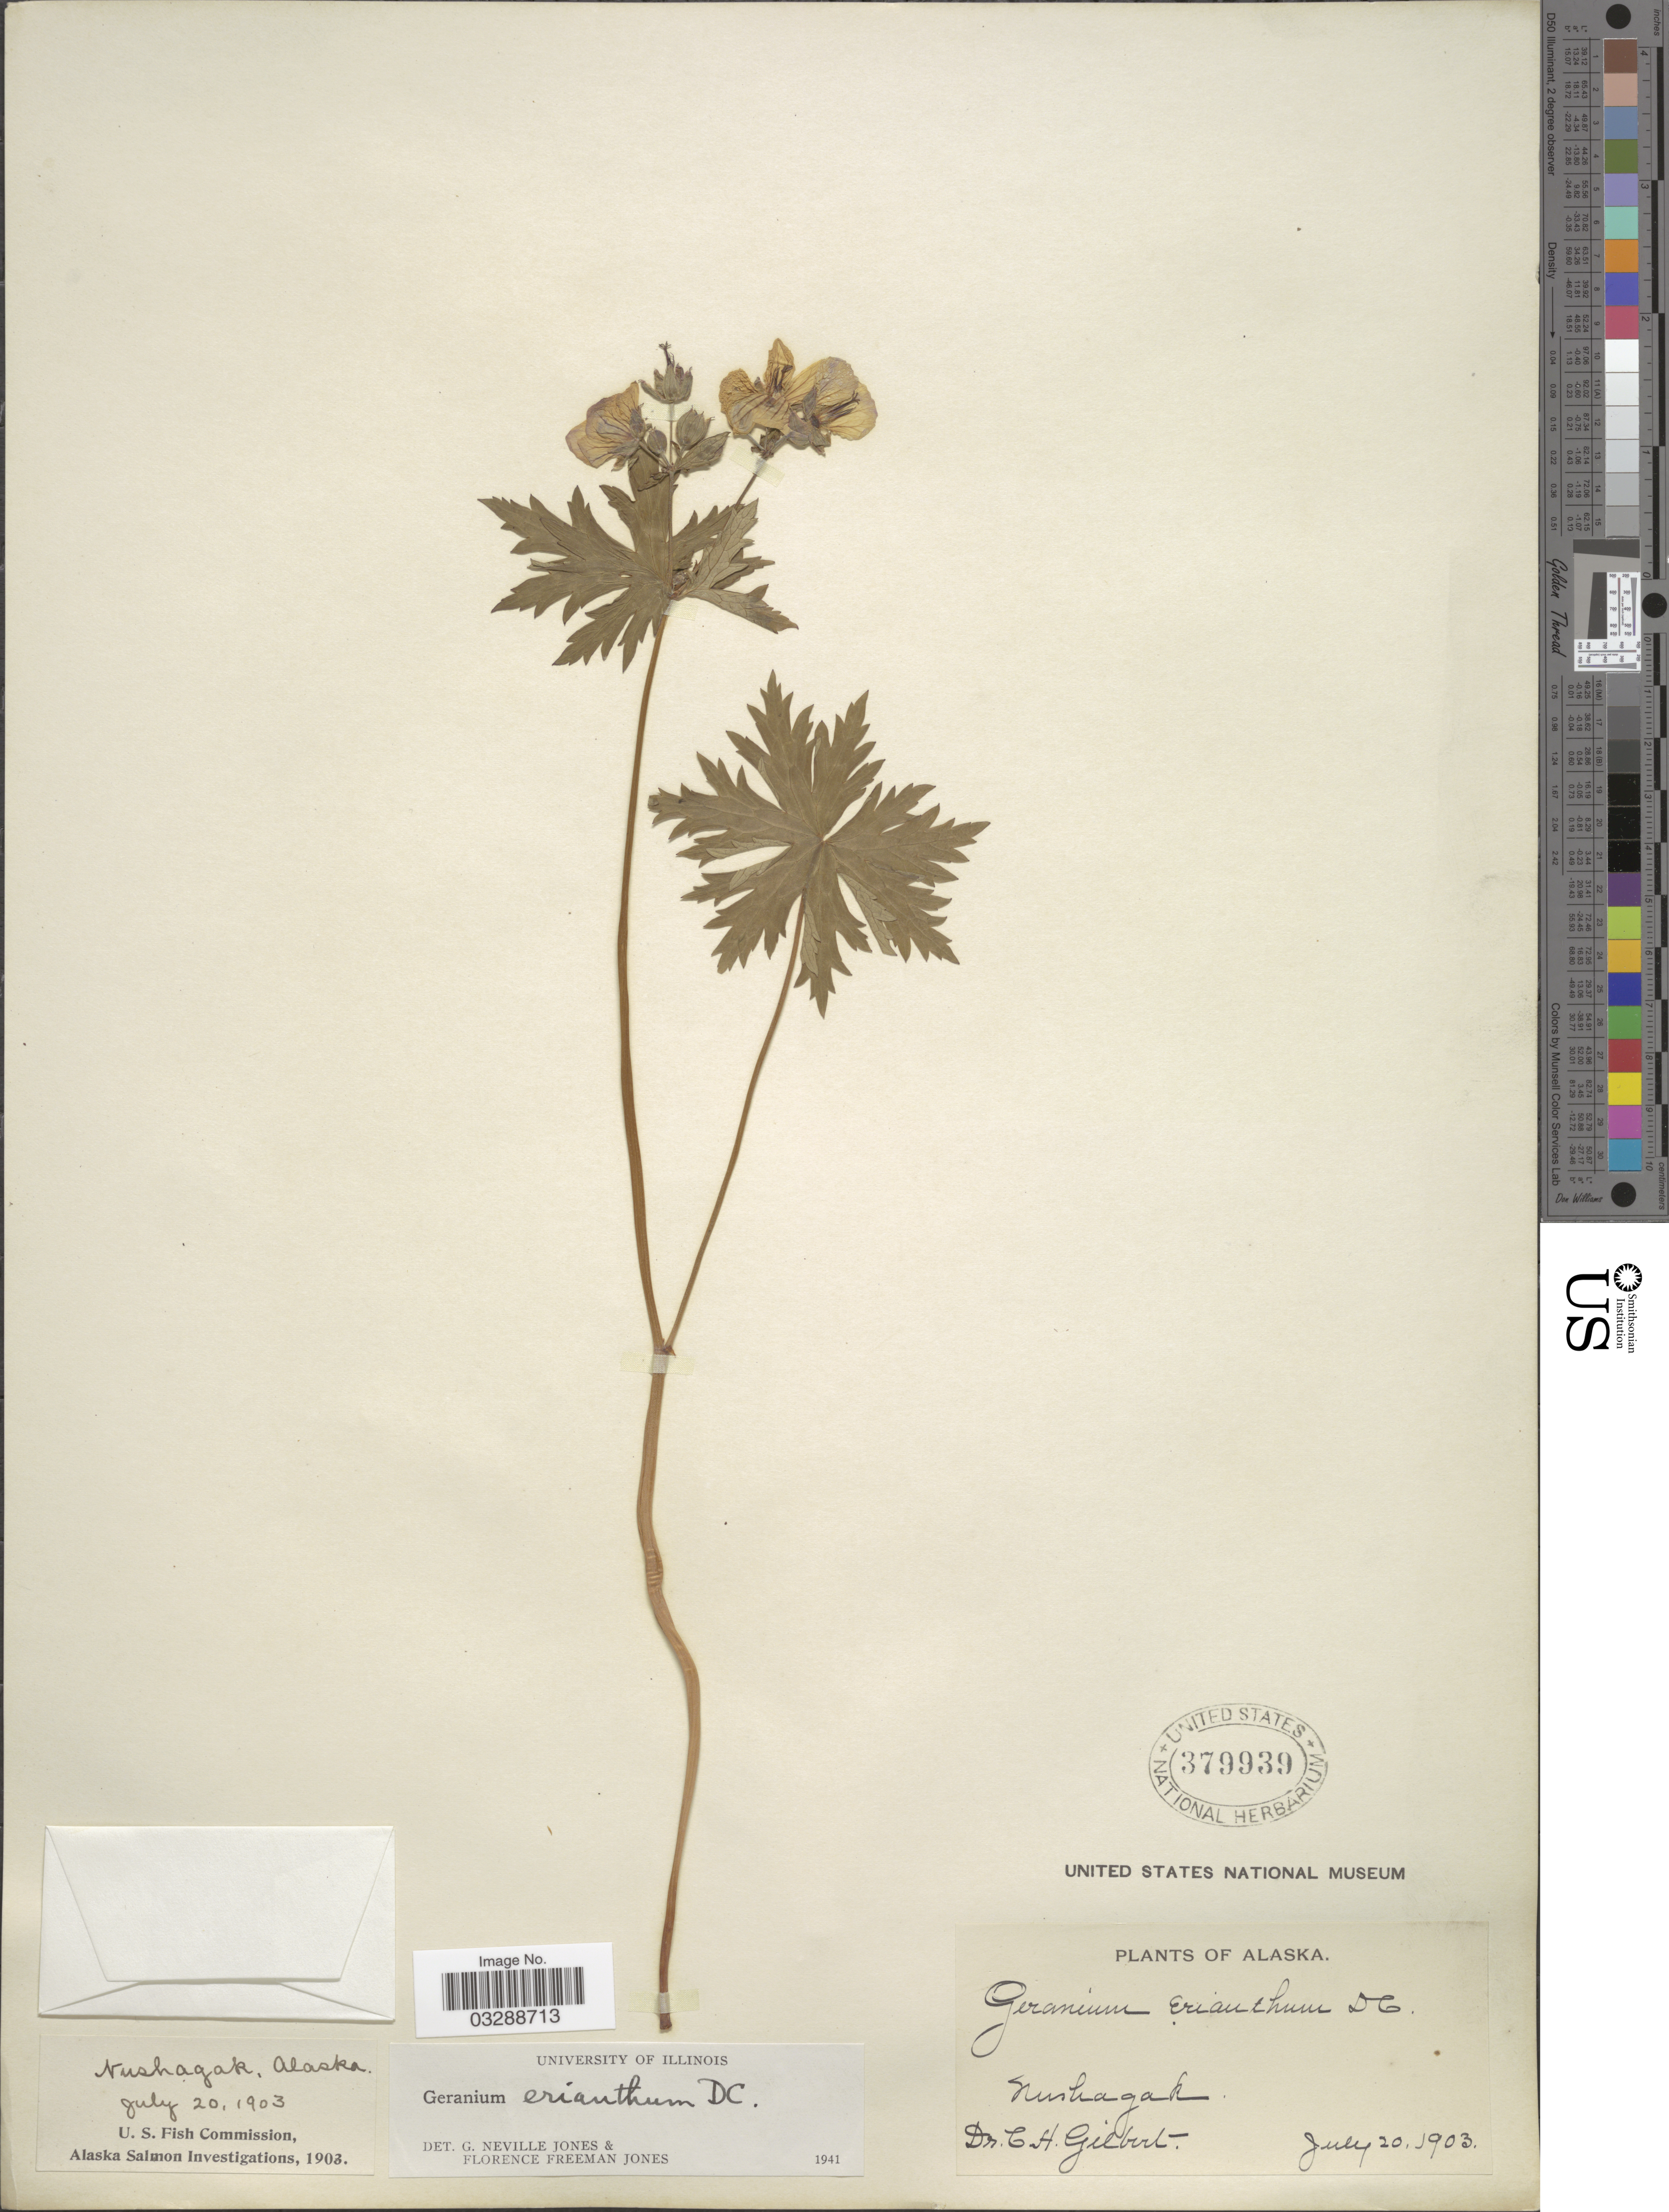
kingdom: Plantae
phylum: Tracheophyta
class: Magnoliopsida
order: Geraniales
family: Geraniaceae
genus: Geranium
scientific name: Geranium erianthum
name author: DC.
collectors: C. Gilbert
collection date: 1903-07-20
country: United States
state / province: Alaska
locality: Nushagak.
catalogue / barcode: US 379939